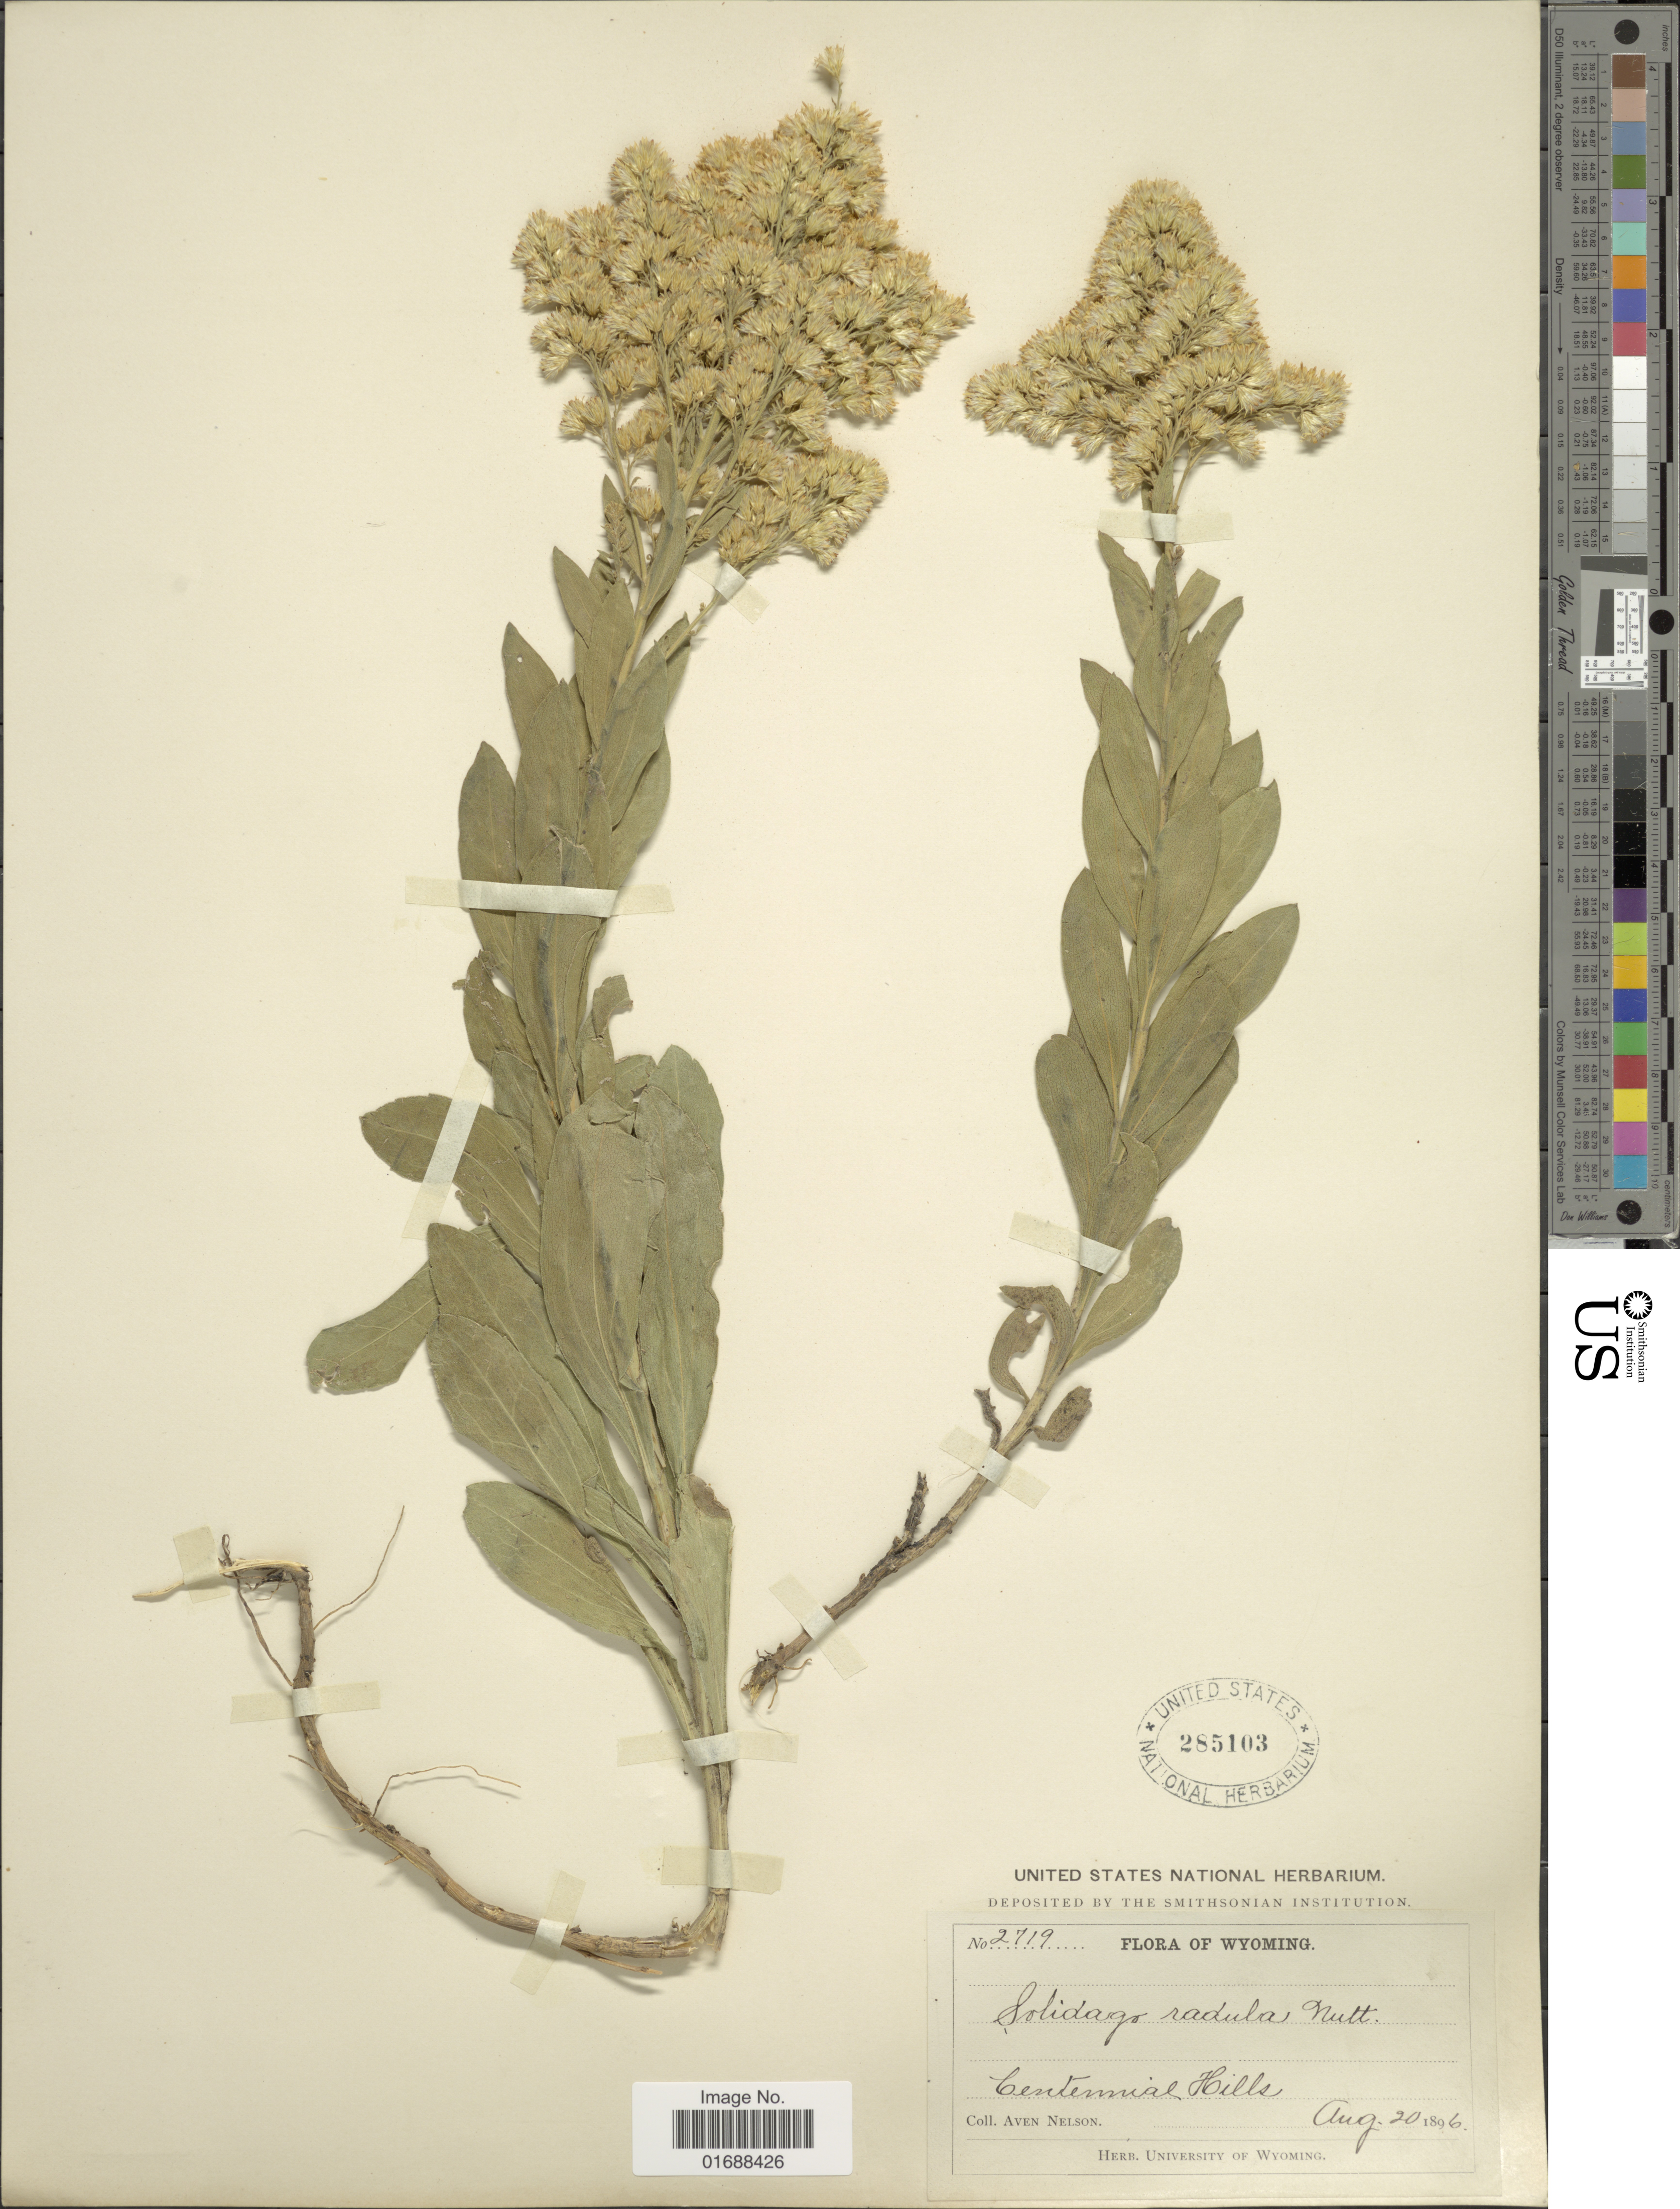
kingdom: Plantae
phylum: Tracheophyta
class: Magnoliopsida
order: Asterales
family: Asteraceae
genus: Solidago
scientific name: Solidago mollis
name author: Bartl.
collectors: A. Nelson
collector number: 2719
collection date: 1896-08-20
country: United States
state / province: Wyoming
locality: Centennial Hills.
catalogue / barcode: US 285103